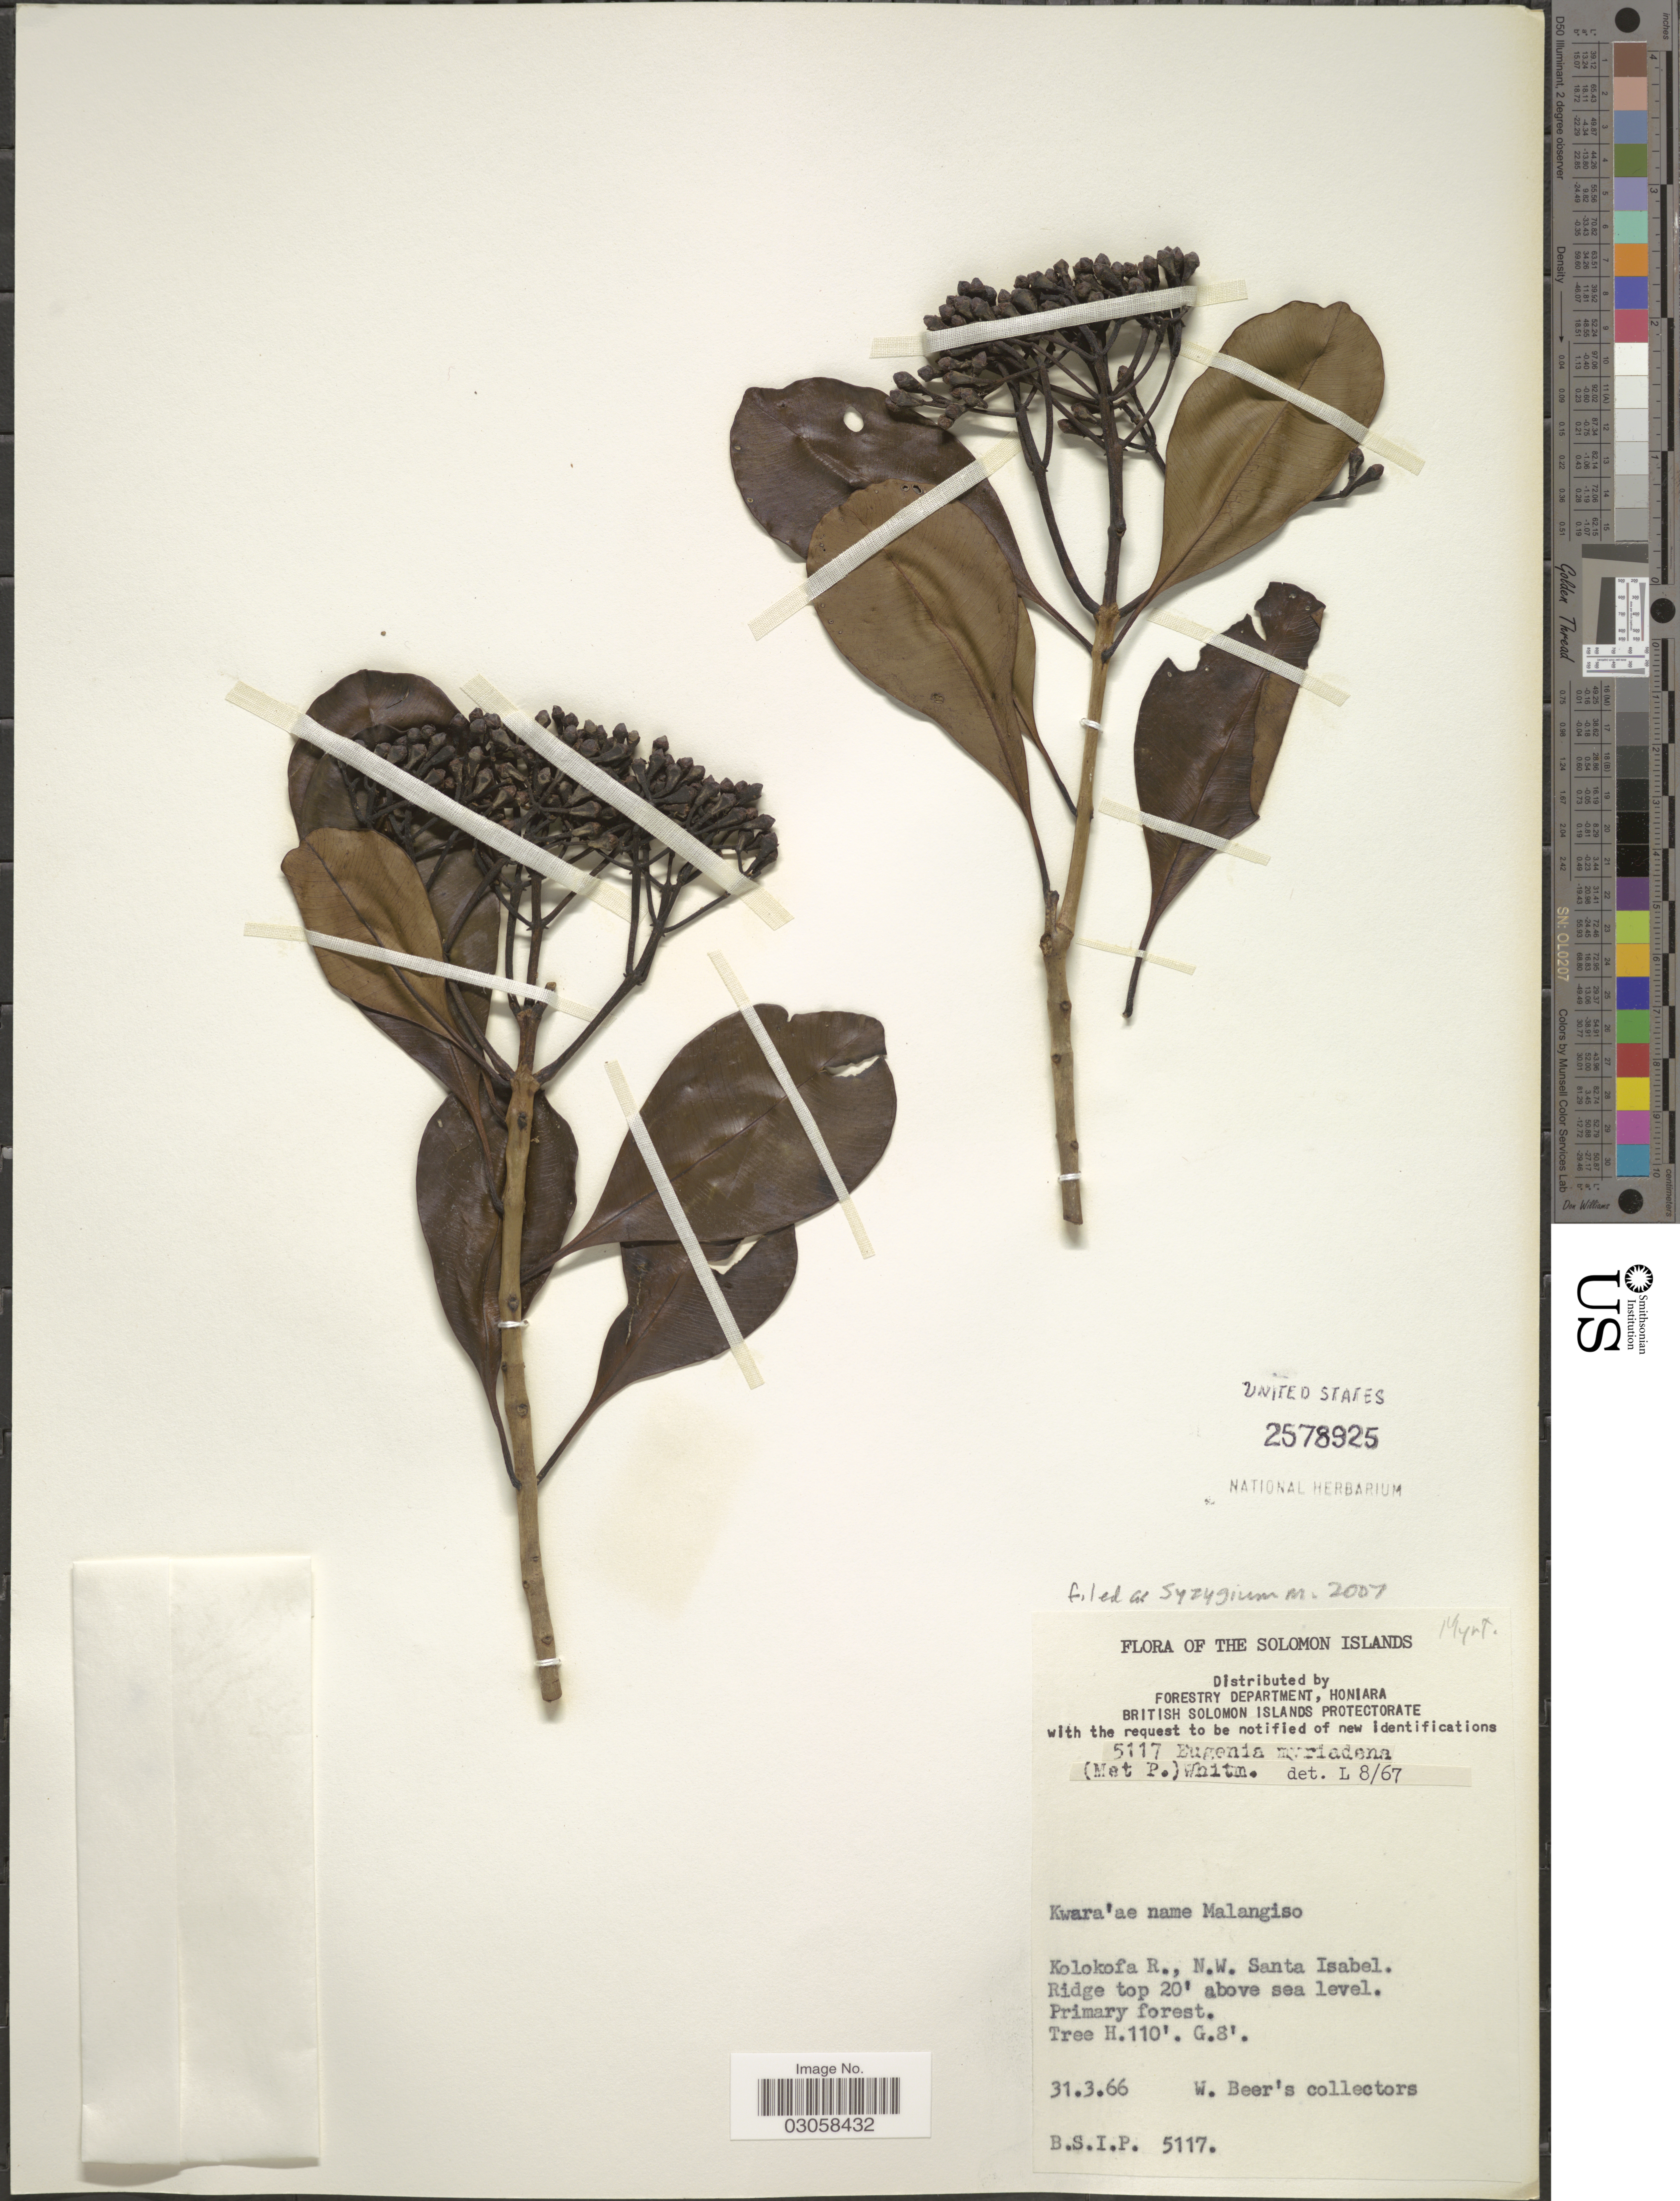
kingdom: Plantae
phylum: Tracheophyta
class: Magnoliopsida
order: Myrtales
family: Myrtaceae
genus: Syzygium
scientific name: Syzygium myriadenum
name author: Merr. & L.M. Perry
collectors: W. Beer's Collectors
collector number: BSIP 5117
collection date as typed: Transcribed d/m/y: 31/3/66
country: Solomon Islands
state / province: Solomon Islands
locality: Kolokofa R., N.W. Santa Isabel.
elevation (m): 6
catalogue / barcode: US 2578925